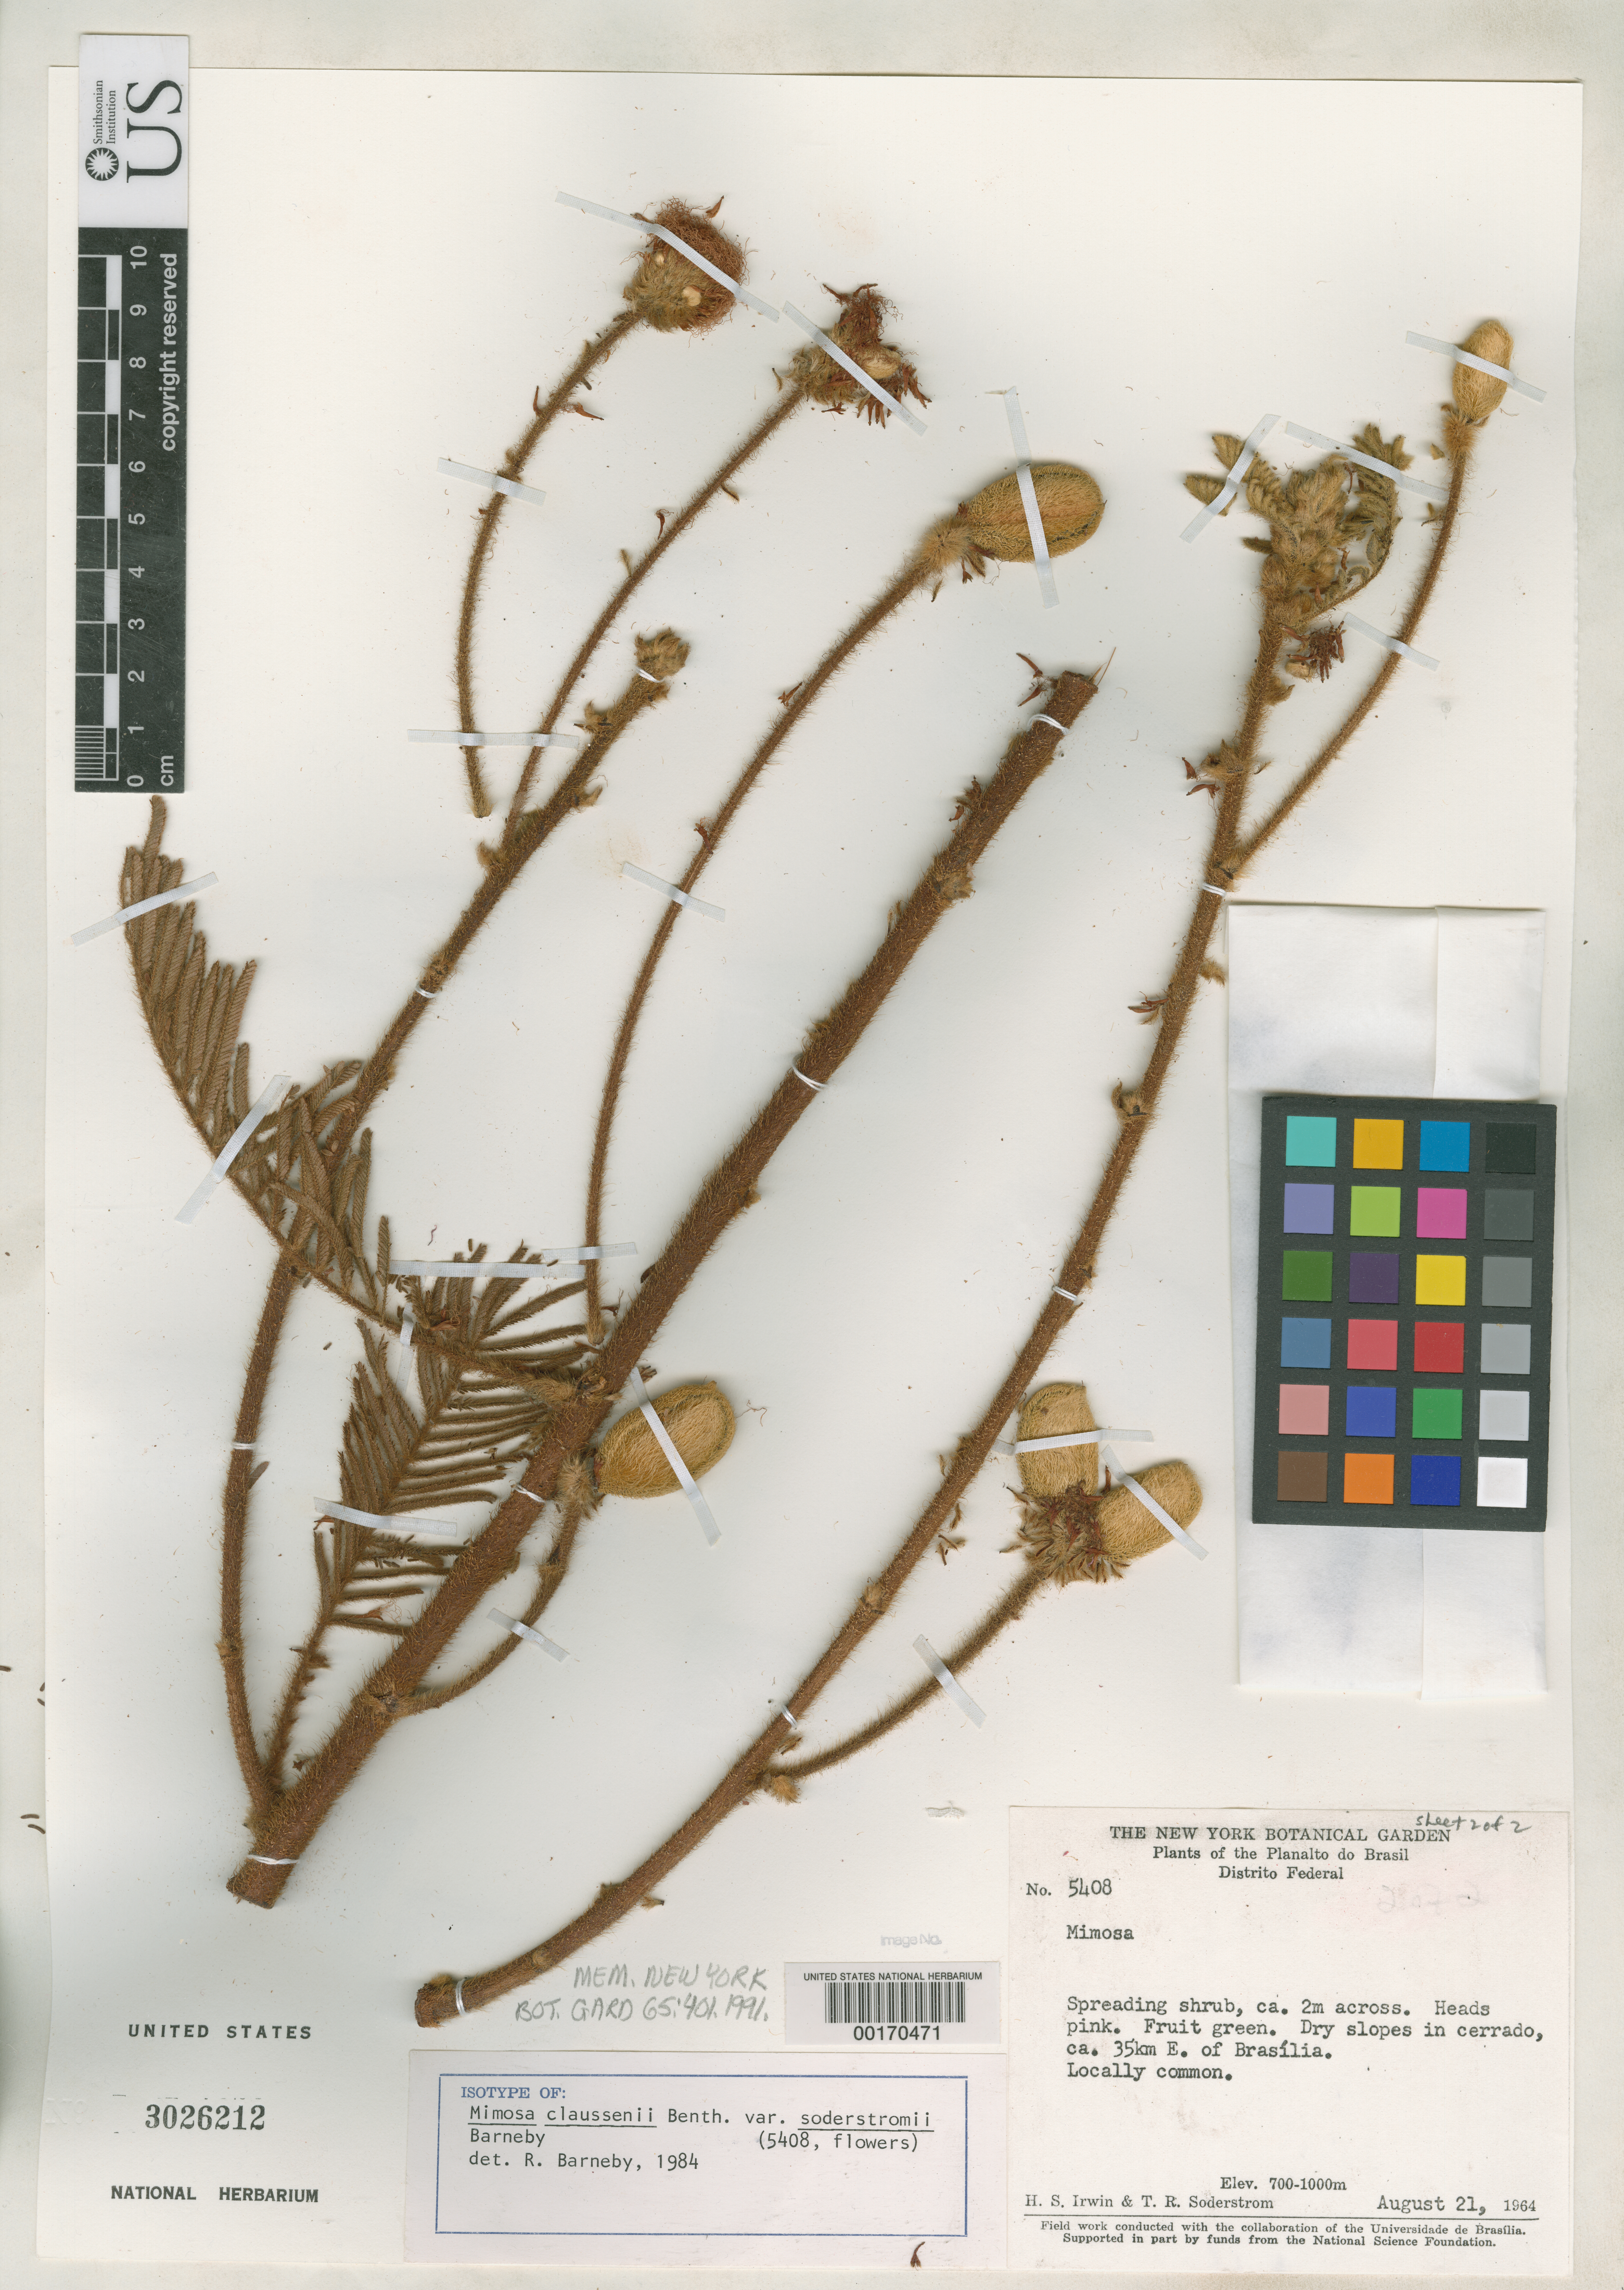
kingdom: Plantae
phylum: Tracheophyta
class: Magnoliopsida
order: Fabales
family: Fabaceae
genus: Mimosa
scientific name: Mimosa claussenii var. soderstromii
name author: Barneby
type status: Isotype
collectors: H. Irwin & T. R. Soderstrom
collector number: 5408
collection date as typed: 21 Aug 1964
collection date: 1964-08-21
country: Brazil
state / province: Distrito Federal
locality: Cerrado, ca. 35 km E of Brasilia.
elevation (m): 700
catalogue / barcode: US 3026212